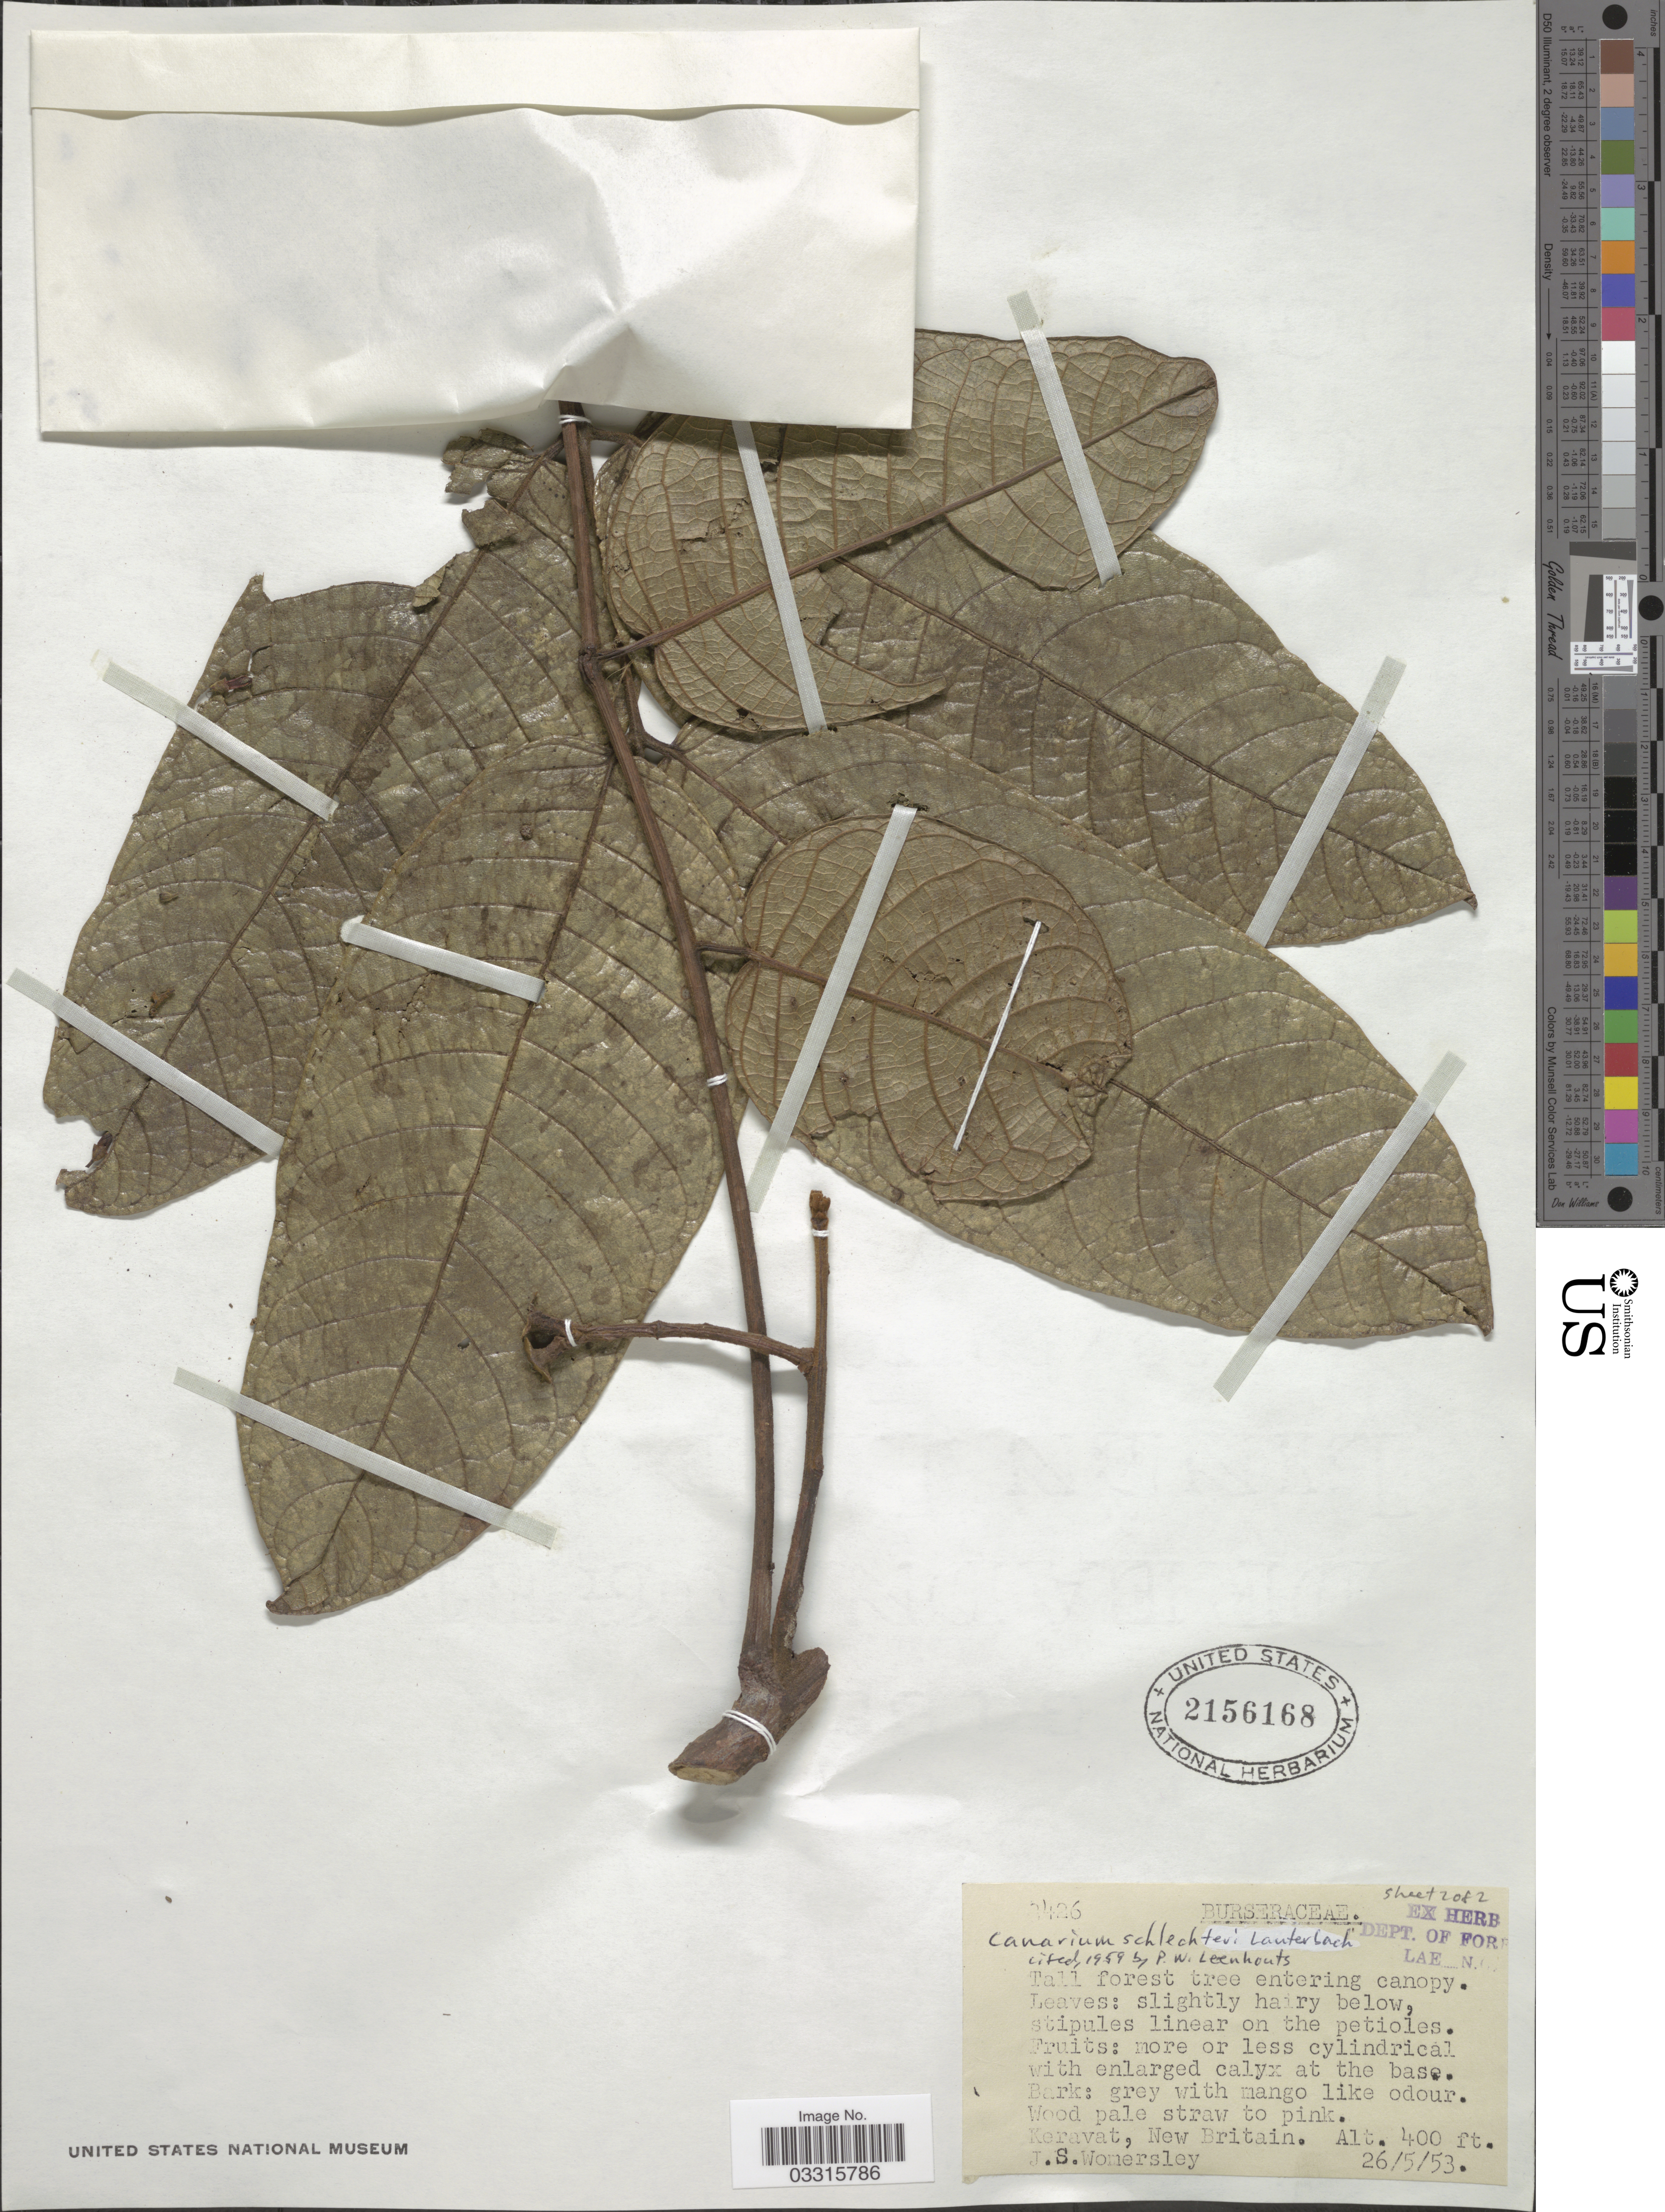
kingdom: Plantae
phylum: Tracheophyta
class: Magnoliopsida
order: Sapindales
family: Burseraceae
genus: Canarium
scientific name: Canarium schlechteri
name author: Lauterb.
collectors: J. S. Womersley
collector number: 3426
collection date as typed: Transcribed d/m/y: 26/5/53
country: Papua New Guinea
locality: Keravat, New Britain.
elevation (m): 122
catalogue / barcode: US 2156168